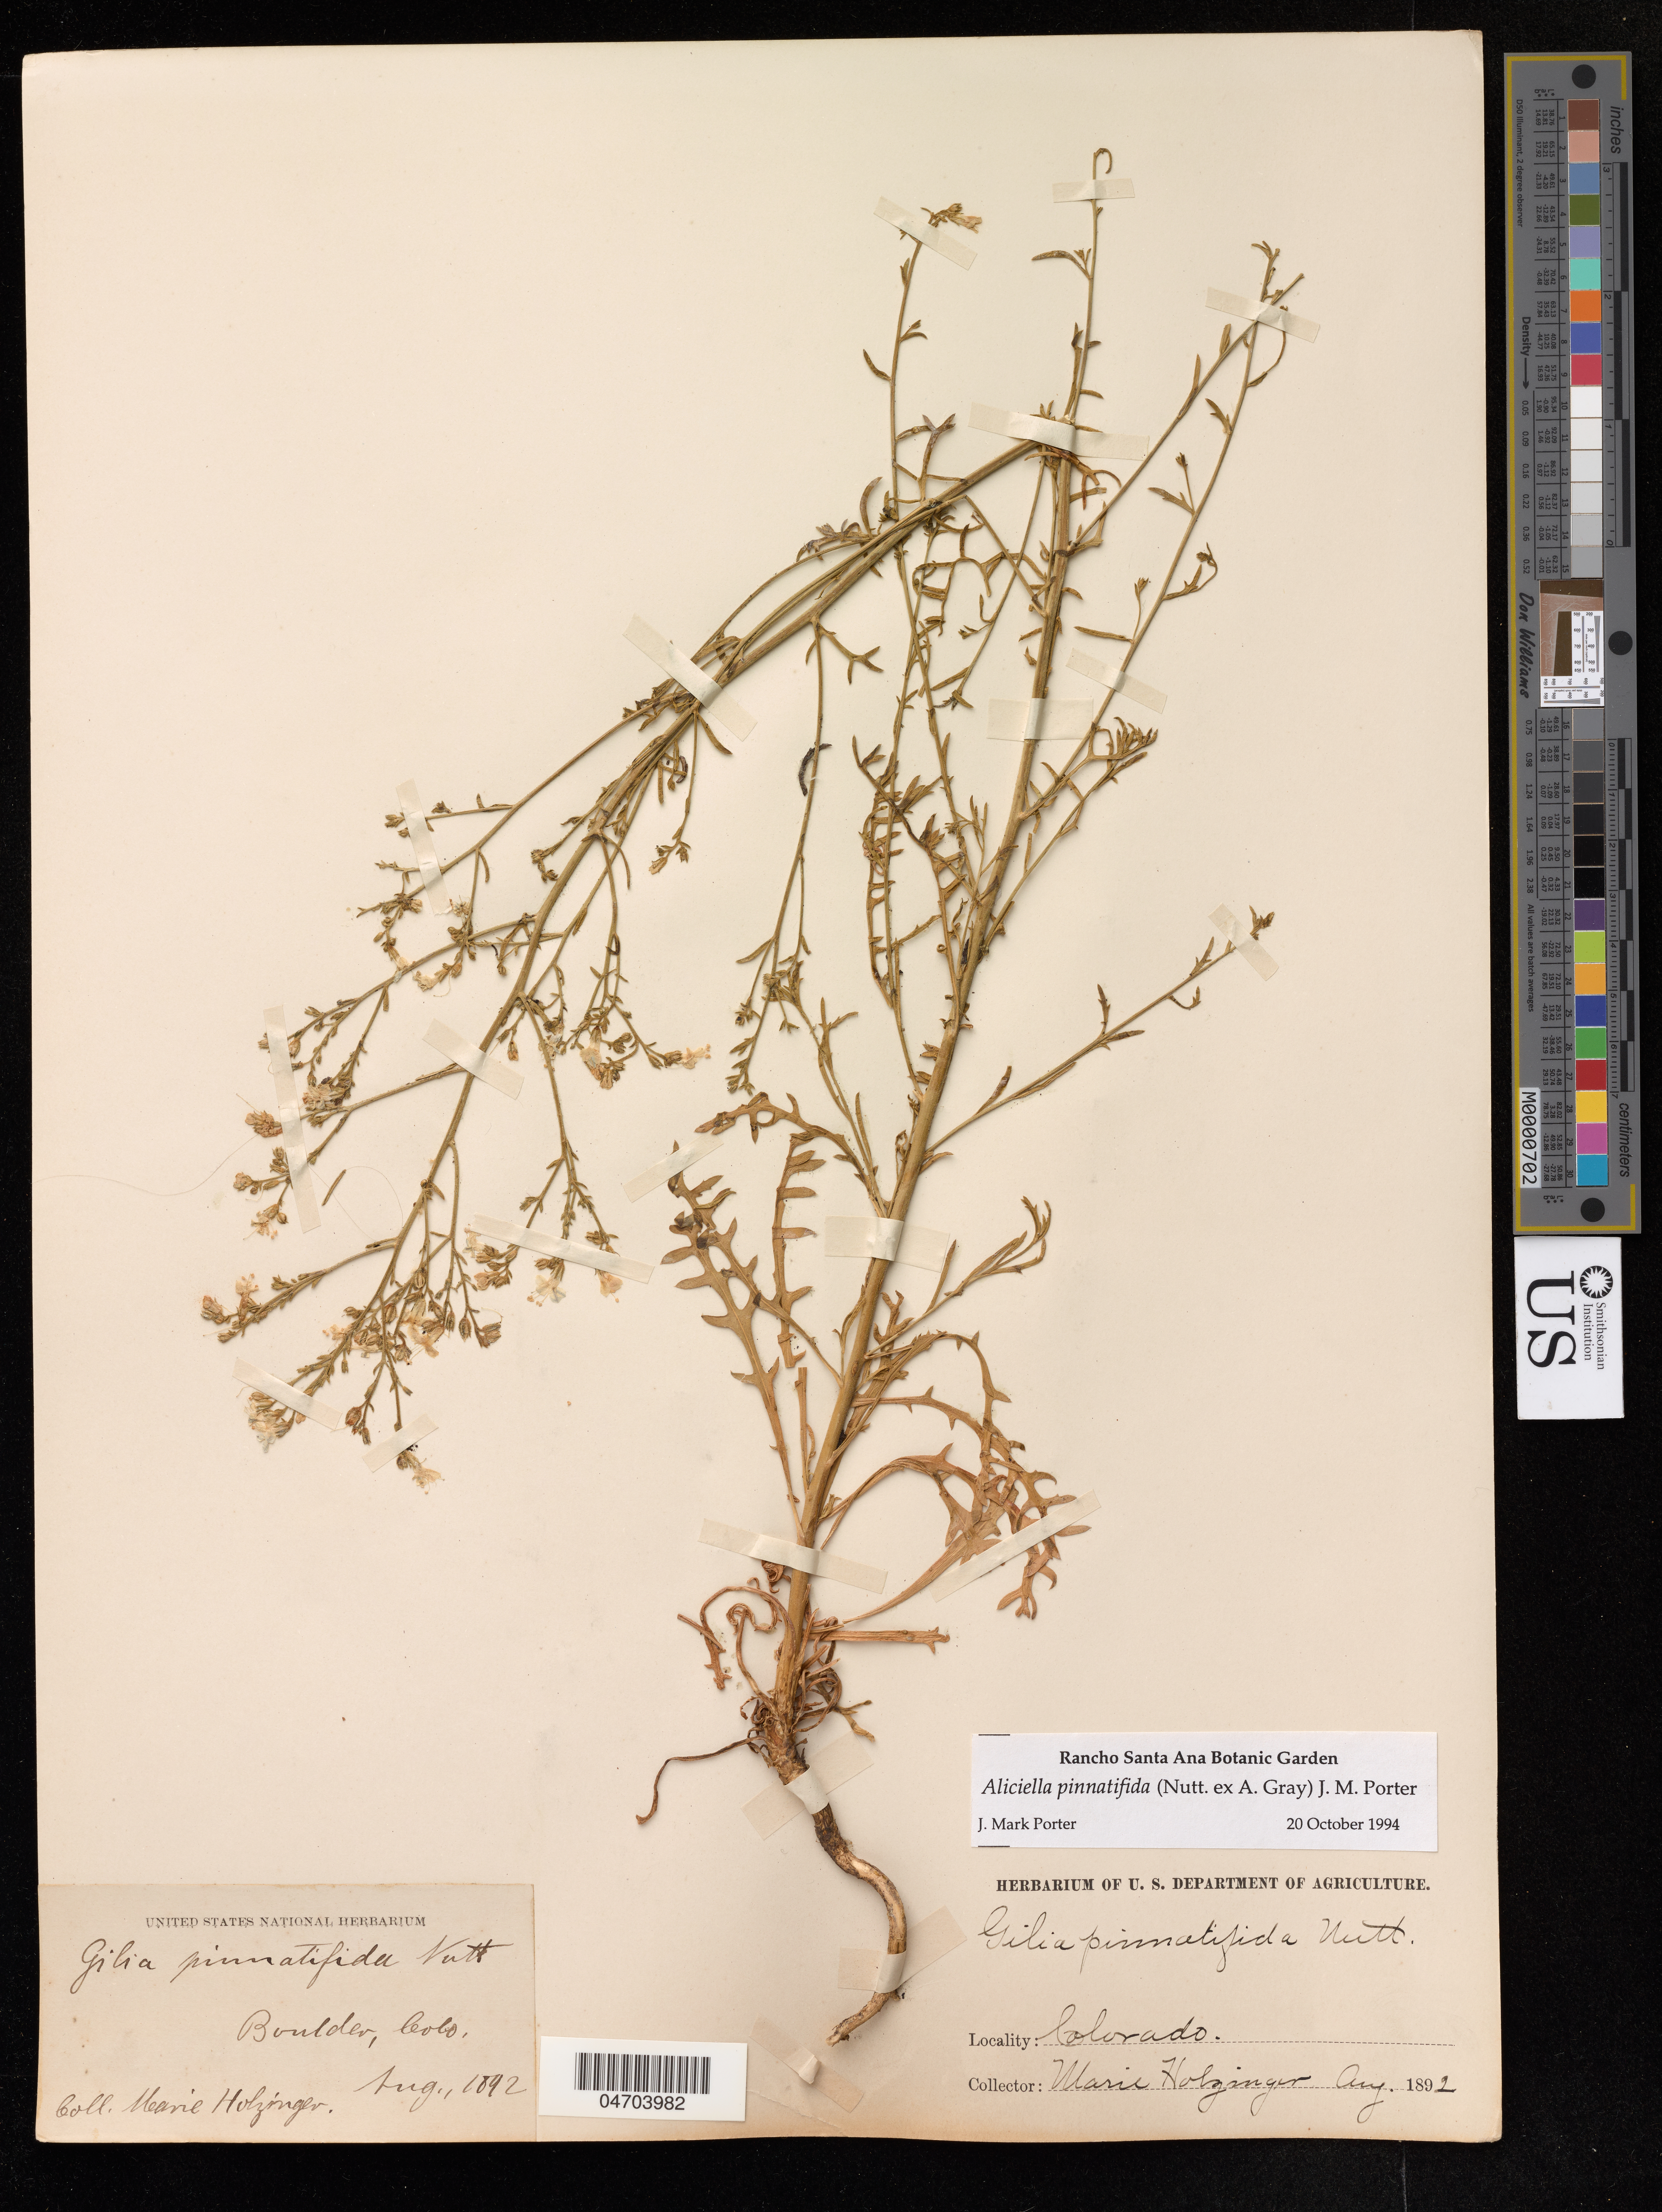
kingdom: Plantae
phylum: Tracheophyta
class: Magnoliopsida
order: Ericales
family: Polemoniaceae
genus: Aliciella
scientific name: Aliciella pinnatifida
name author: (Nutt. ex A. Gray) J.M. Porter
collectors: M. Holzinger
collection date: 1892-08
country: United States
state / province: Colorado